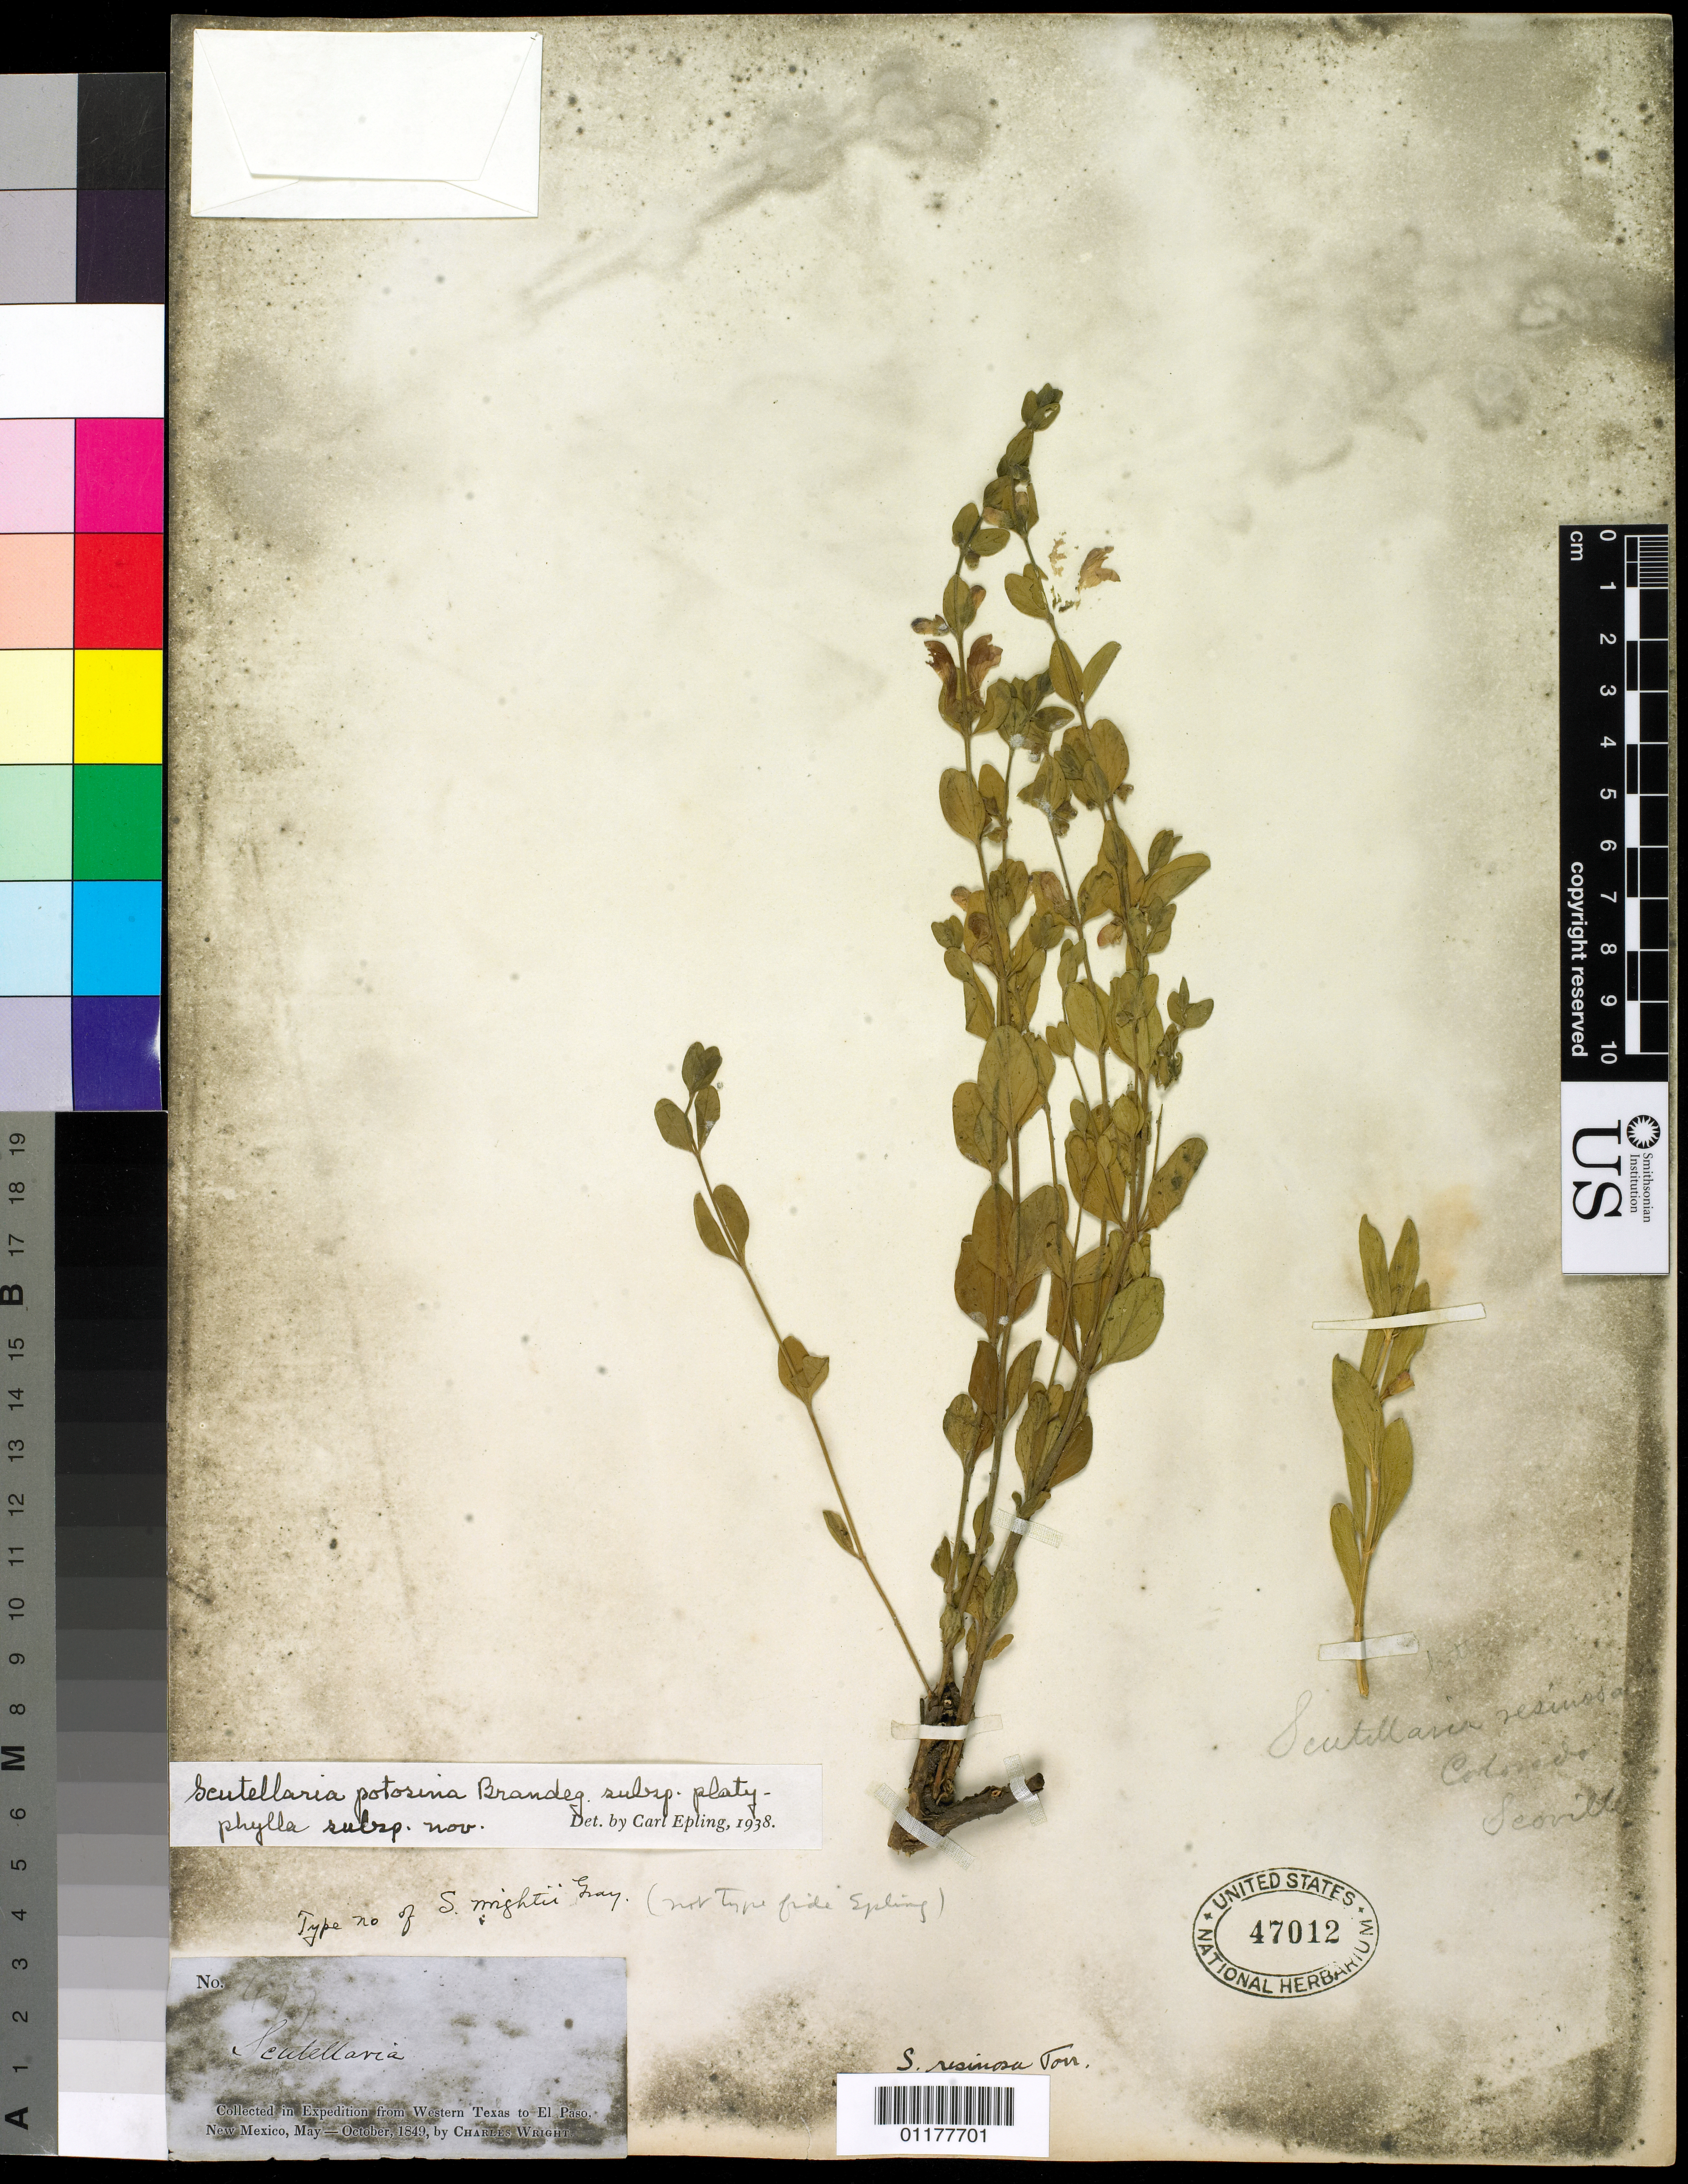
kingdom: Plantae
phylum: Tracheophyta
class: Magnoliopsida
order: Lamiales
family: Lamiaceae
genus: Scutellaria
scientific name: Scutellaria potosina subsp. platyphylla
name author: Epling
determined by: Epling, C. C.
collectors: C. Wright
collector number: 477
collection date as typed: May 1849 to -- Oct 1849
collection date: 1849-05/1849-10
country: United States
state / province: Texas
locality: from western Texas to El Paso, New Mexico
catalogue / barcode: US 47012